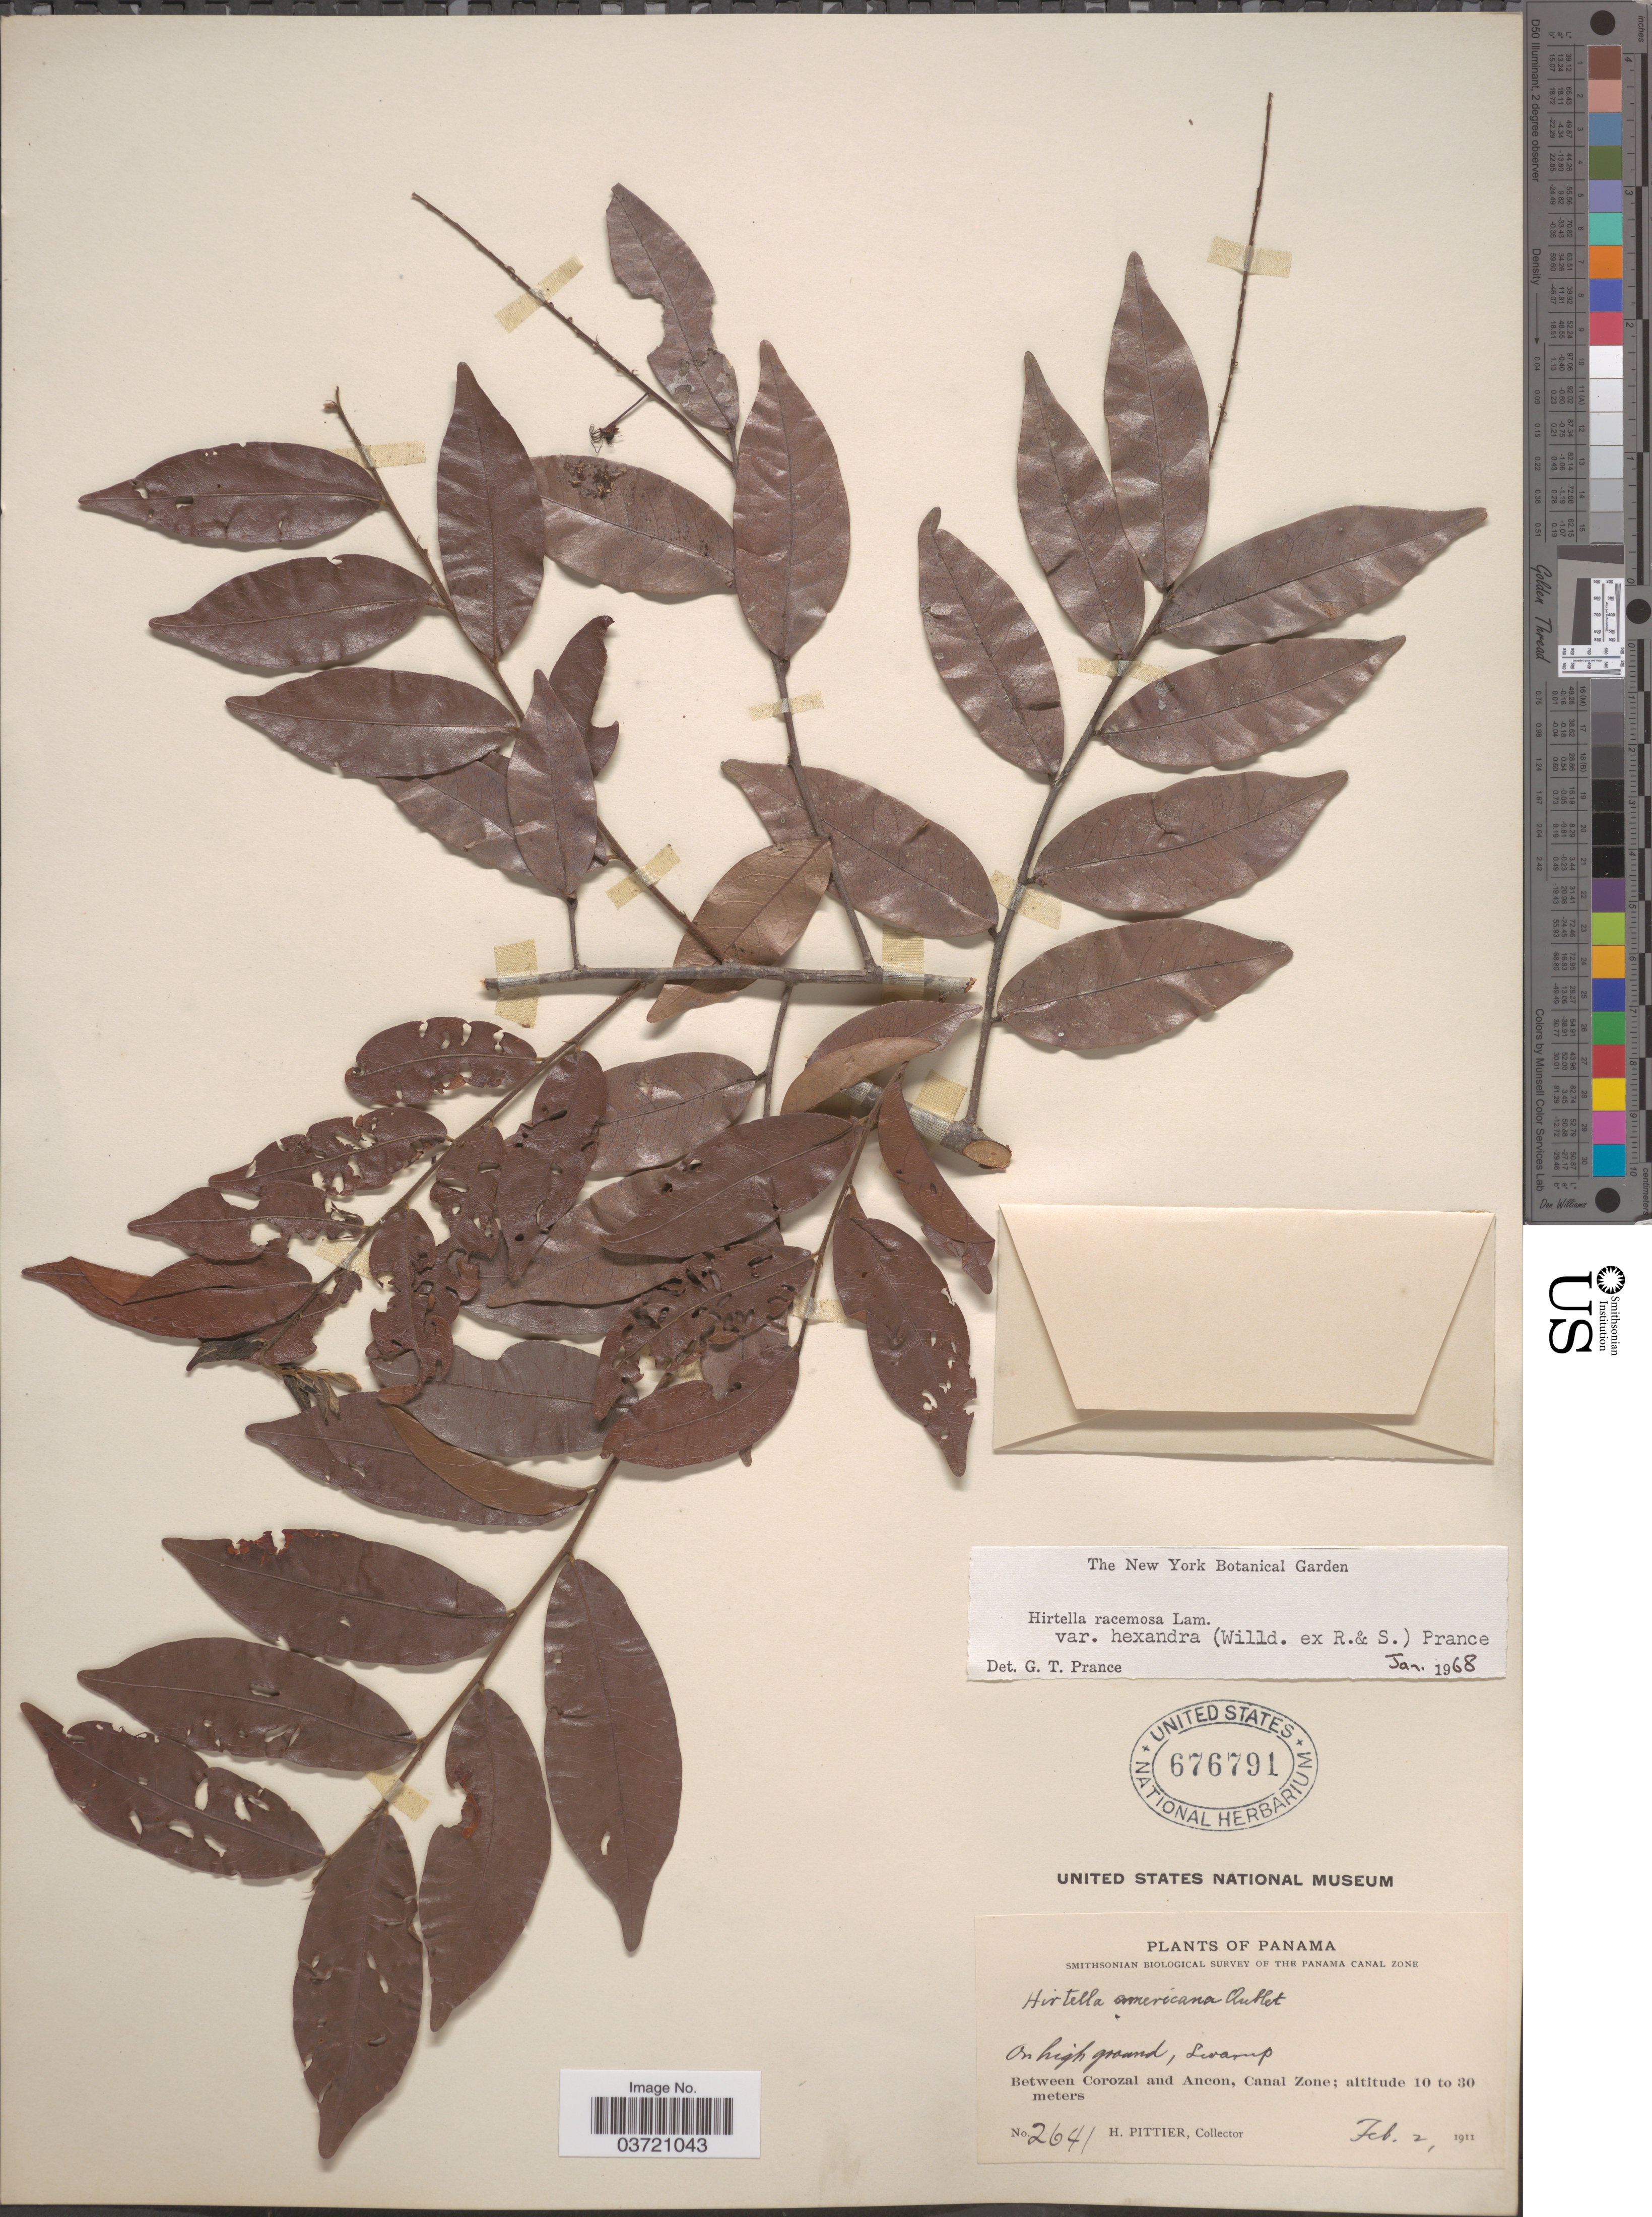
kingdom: Plantae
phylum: Tracheophyta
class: Magnoliopsida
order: Malpighiales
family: Chrysobalanaceae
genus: Hirtella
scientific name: Hirtella racemosa var. hexandra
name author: (Willd. ex Roem. & Schult.) Prance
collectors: H. F. Pittier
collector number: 2641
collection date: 1911-02-02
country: Panama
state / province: Colón / Panamá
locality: Between Corozal and Ancon, Canal Zone.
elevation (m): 10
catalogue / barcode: US 676791